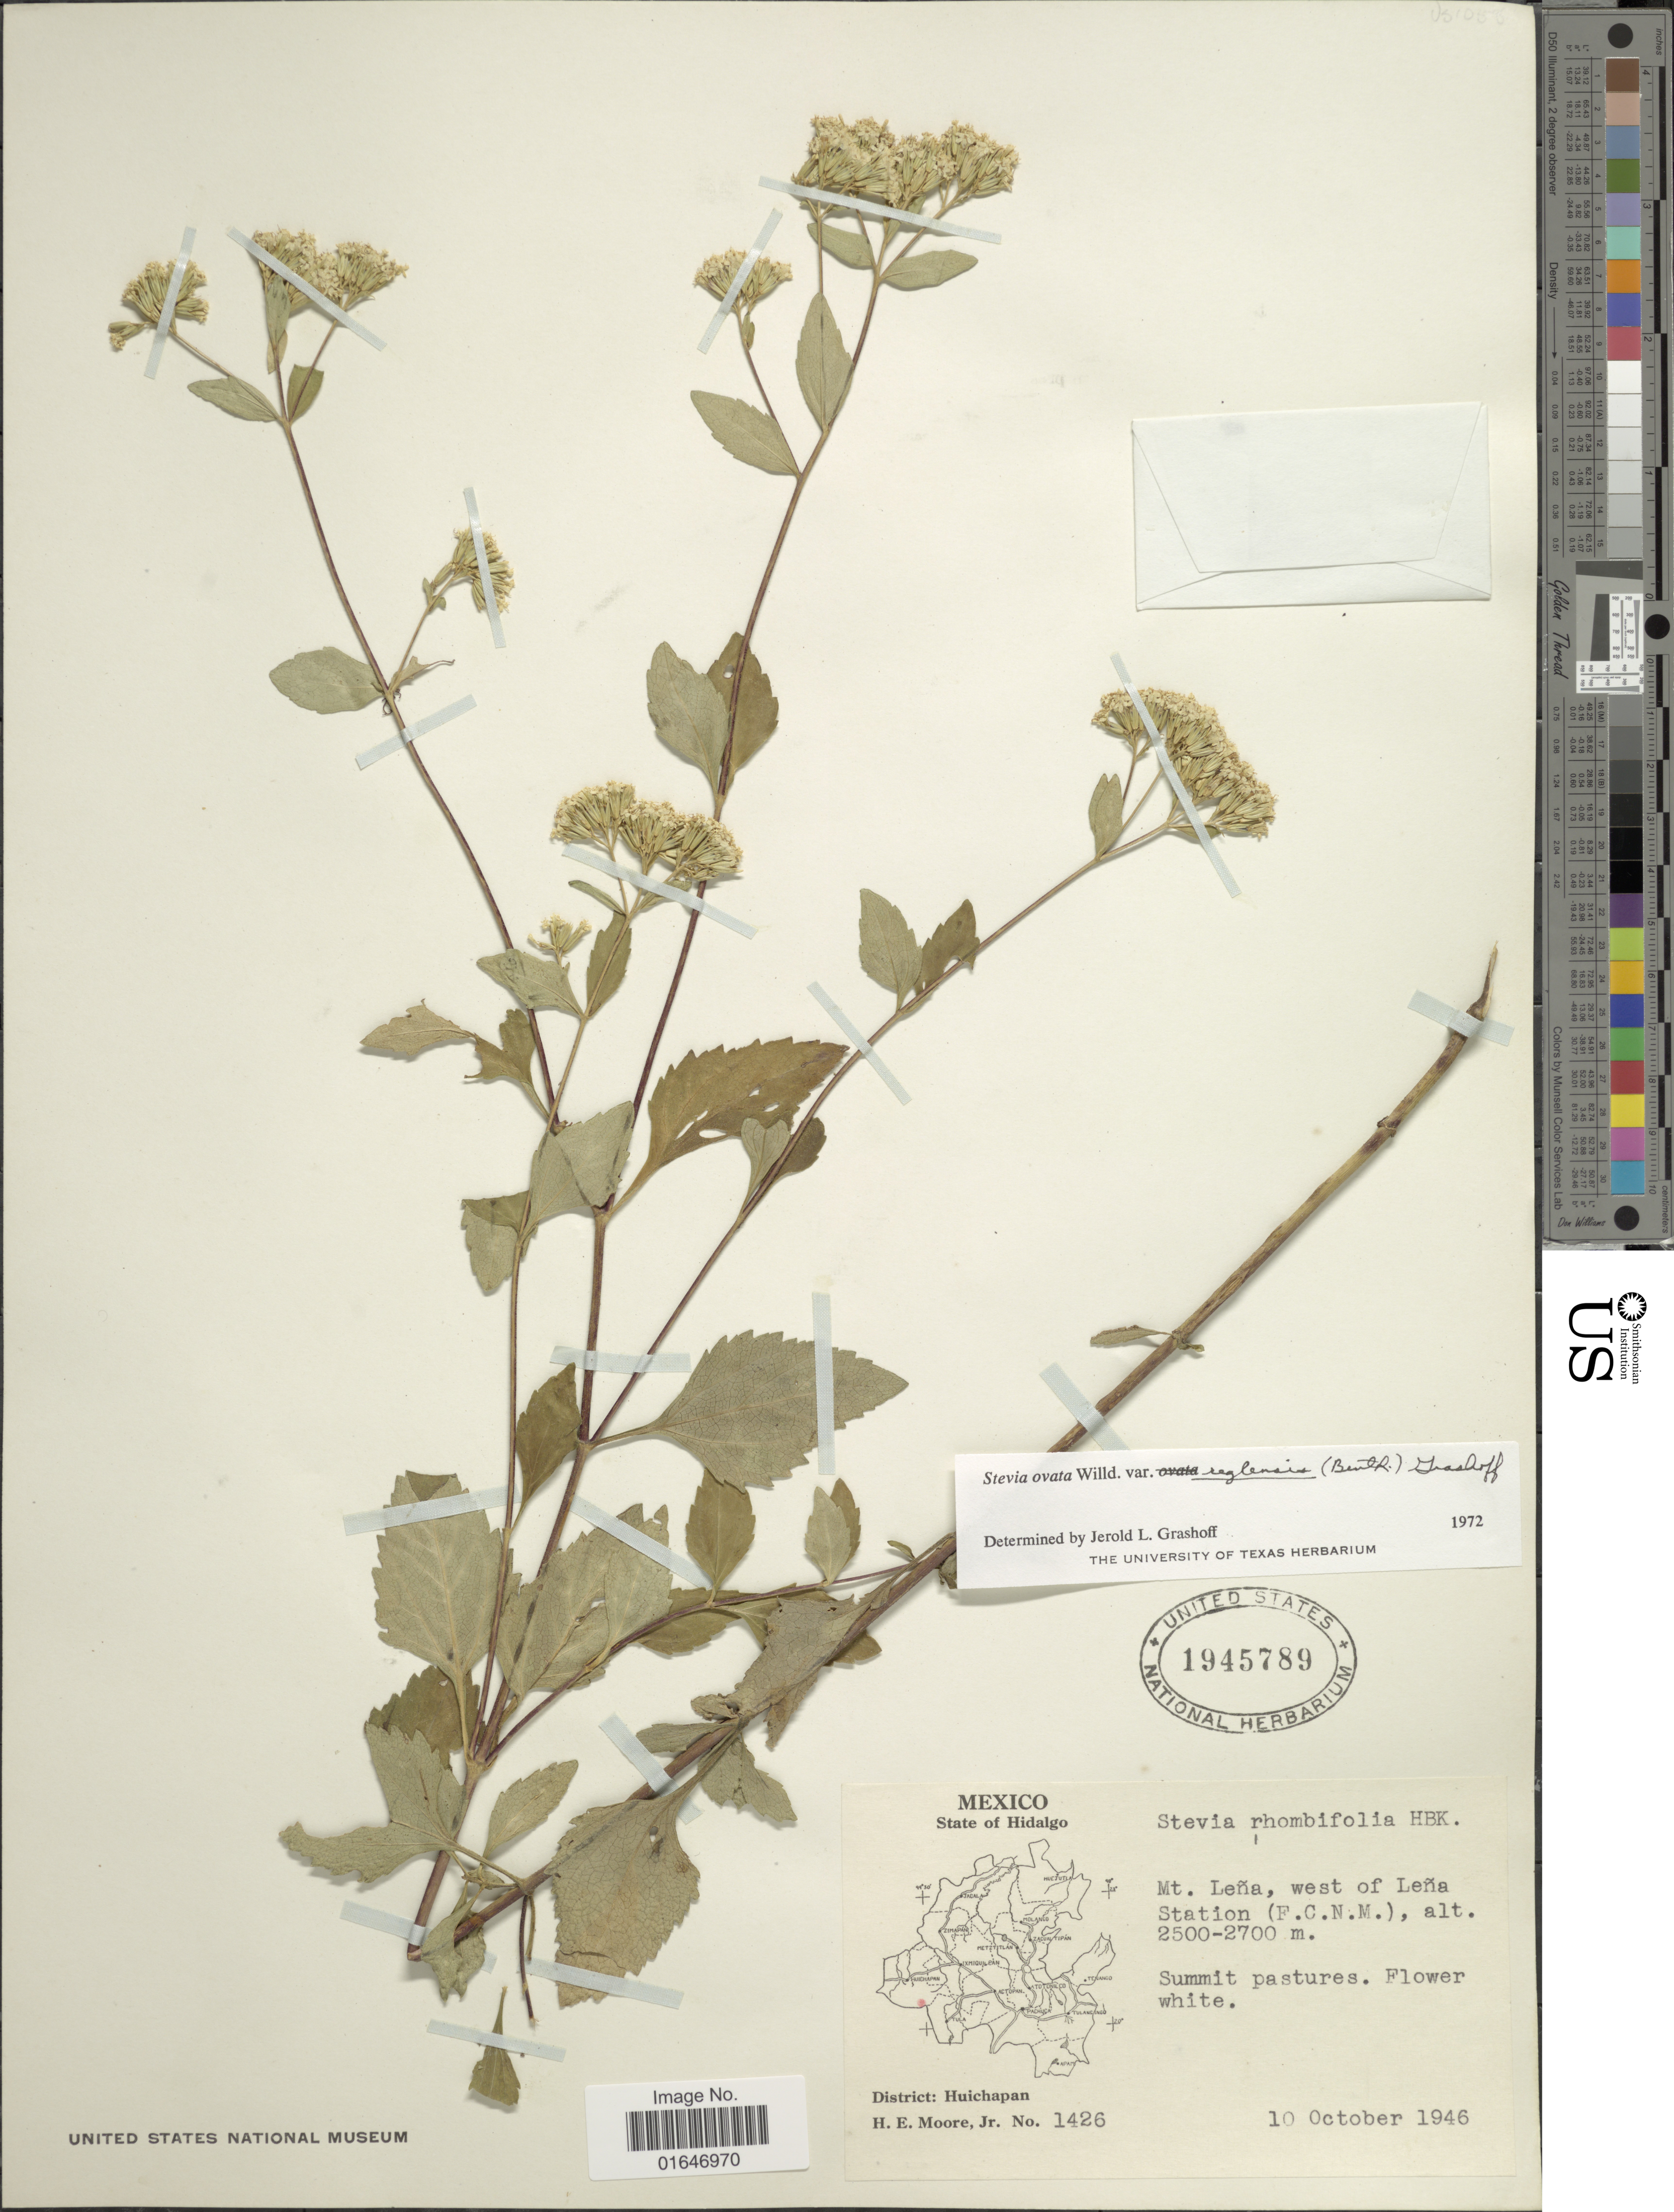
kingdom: Plantae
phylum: Tracheophyta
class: Magnoliopsida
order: Asterales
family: Asteraceae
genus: Stevia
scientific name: Stevia ovata var. reglensis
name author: (Benth.) Grashoff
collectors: H. Moore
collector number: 1426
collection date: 1946-10-10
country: Mexico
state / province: Hidalgo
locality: Mt. Leña, west of Leña Station (F.C.N.M.), summit pastures.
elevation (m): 2500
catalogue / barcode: US 1945789